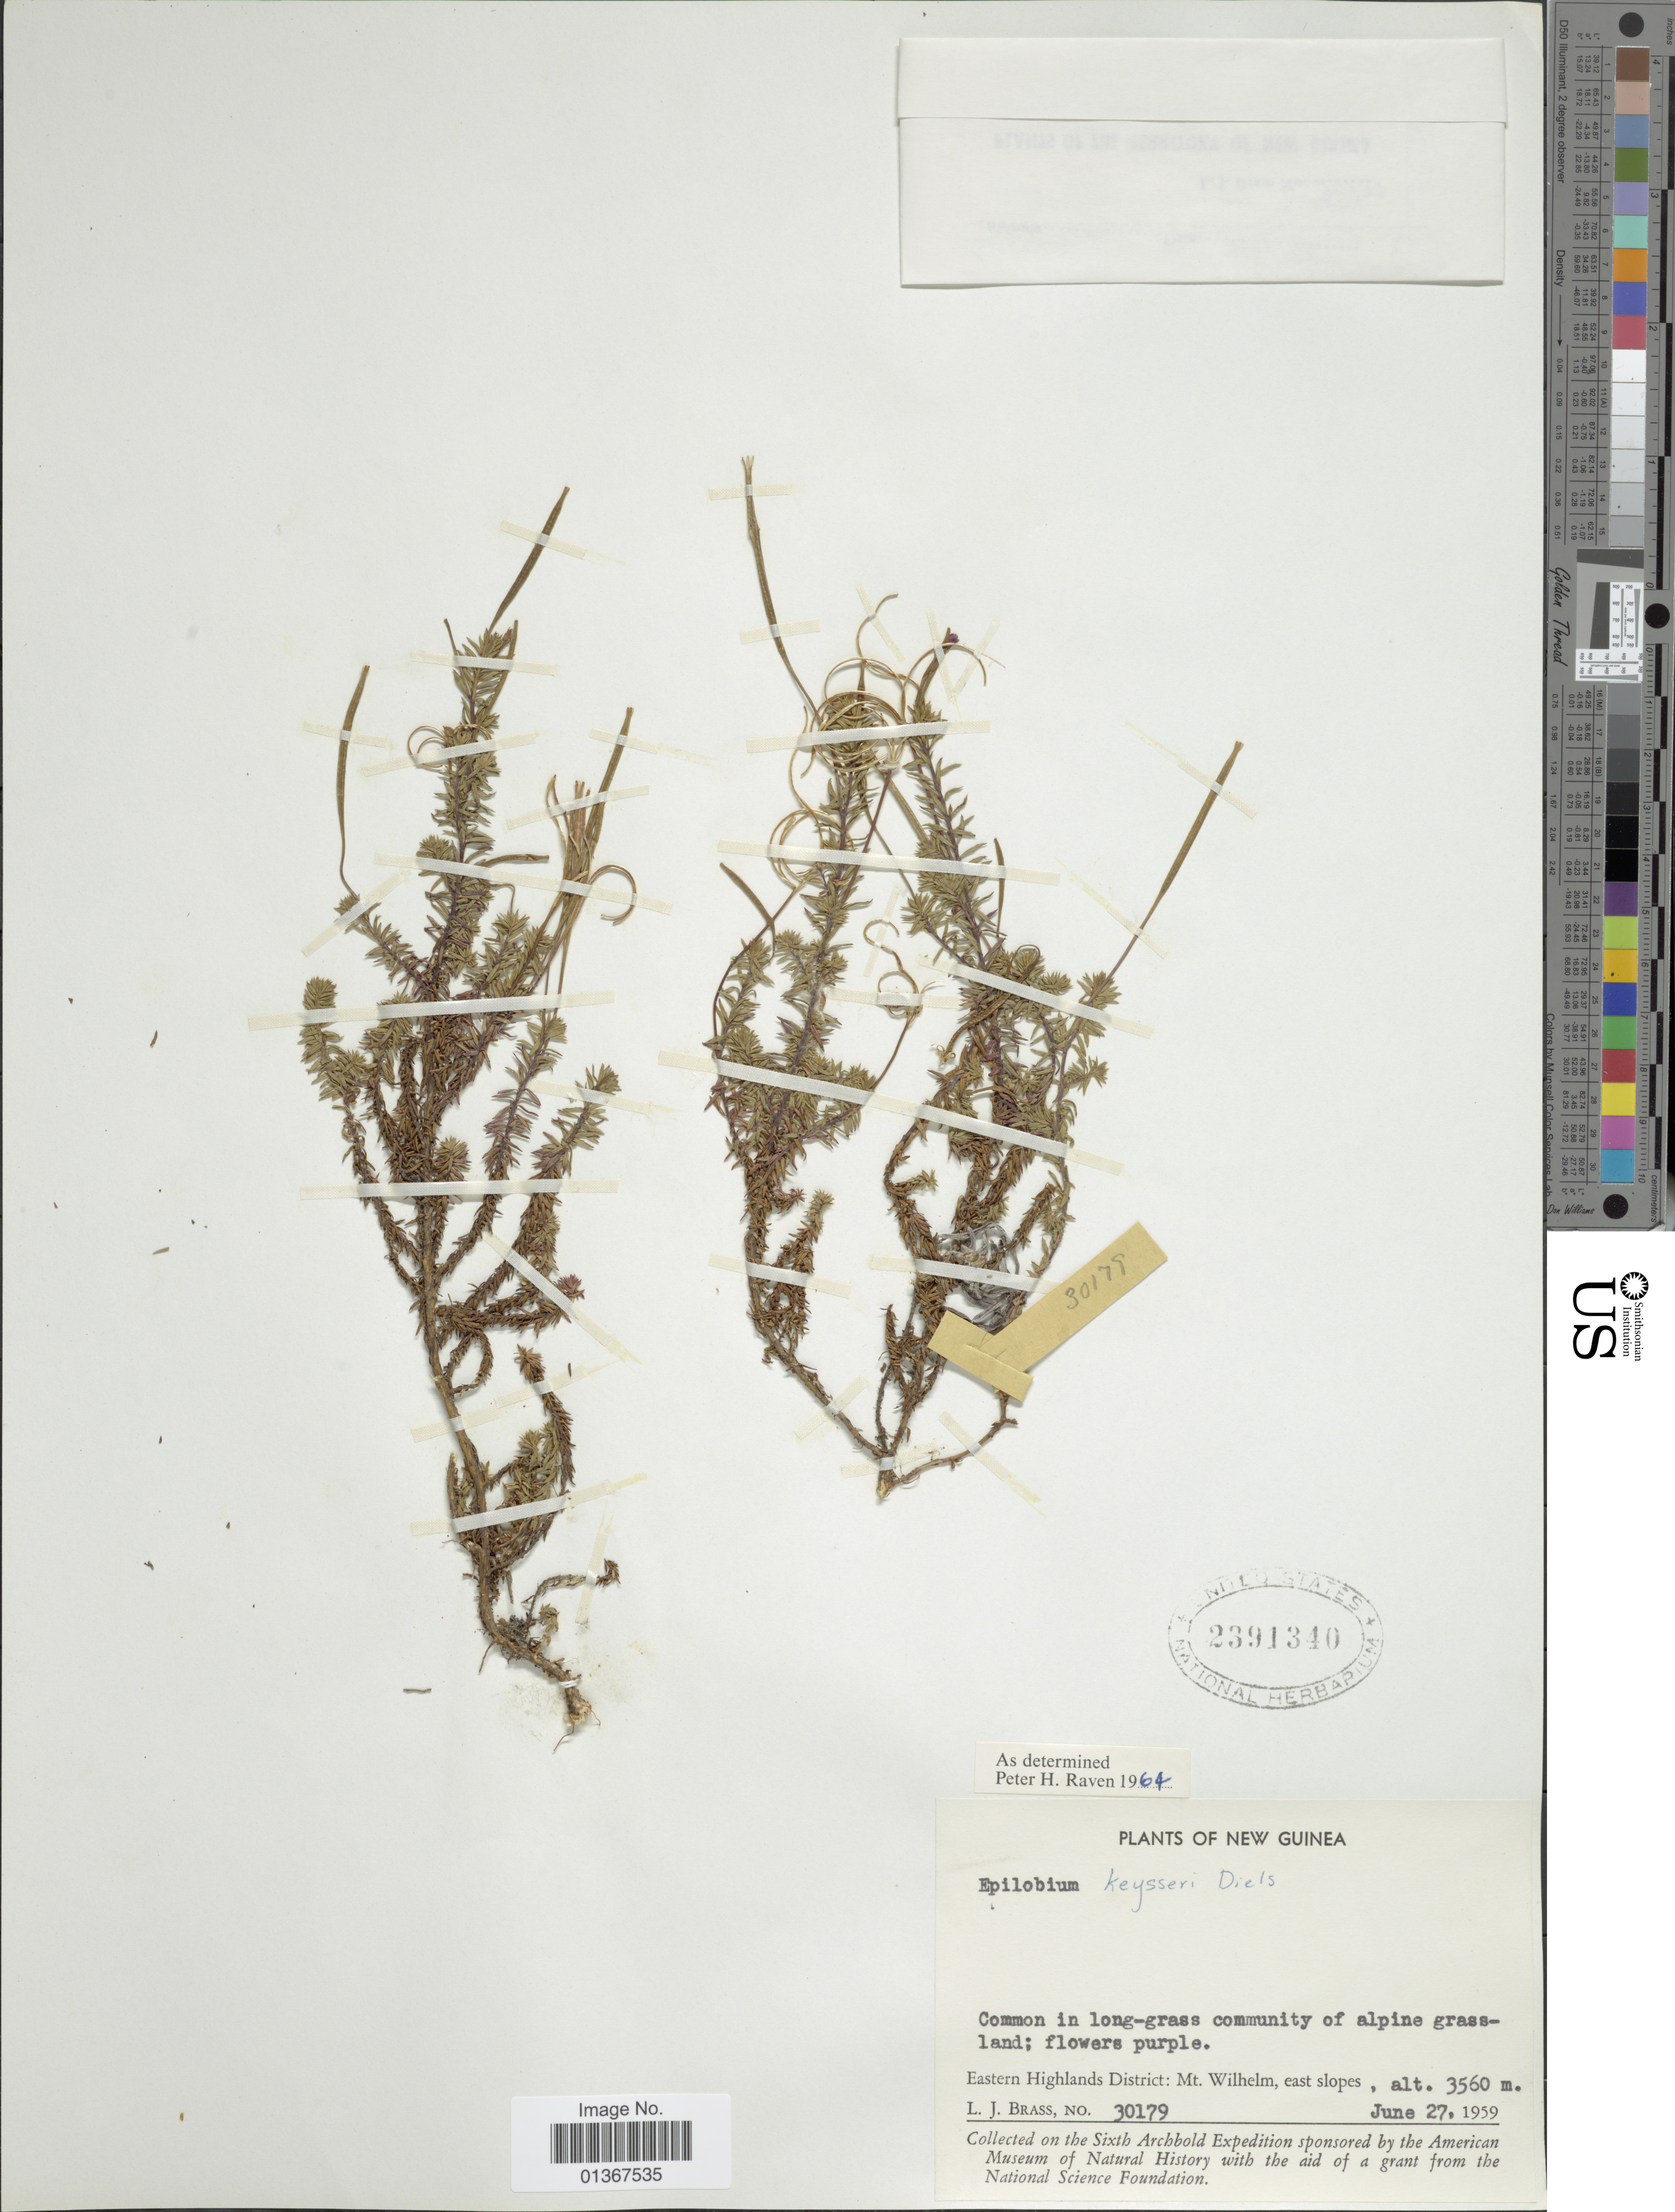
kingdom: Plantae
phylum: Tracheophyta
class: Magnoliopsida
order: Myrtales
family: Onagraceae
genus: Epilobium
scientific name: Epilobium keysseri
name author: Diels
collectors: L. J. Brass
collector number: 30179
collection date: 1959-06-27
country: Papua New Guinea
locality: Eastern Highlands District: Mt. Wilhelm, east slopes.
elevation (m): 3560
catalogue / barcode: US 2391340